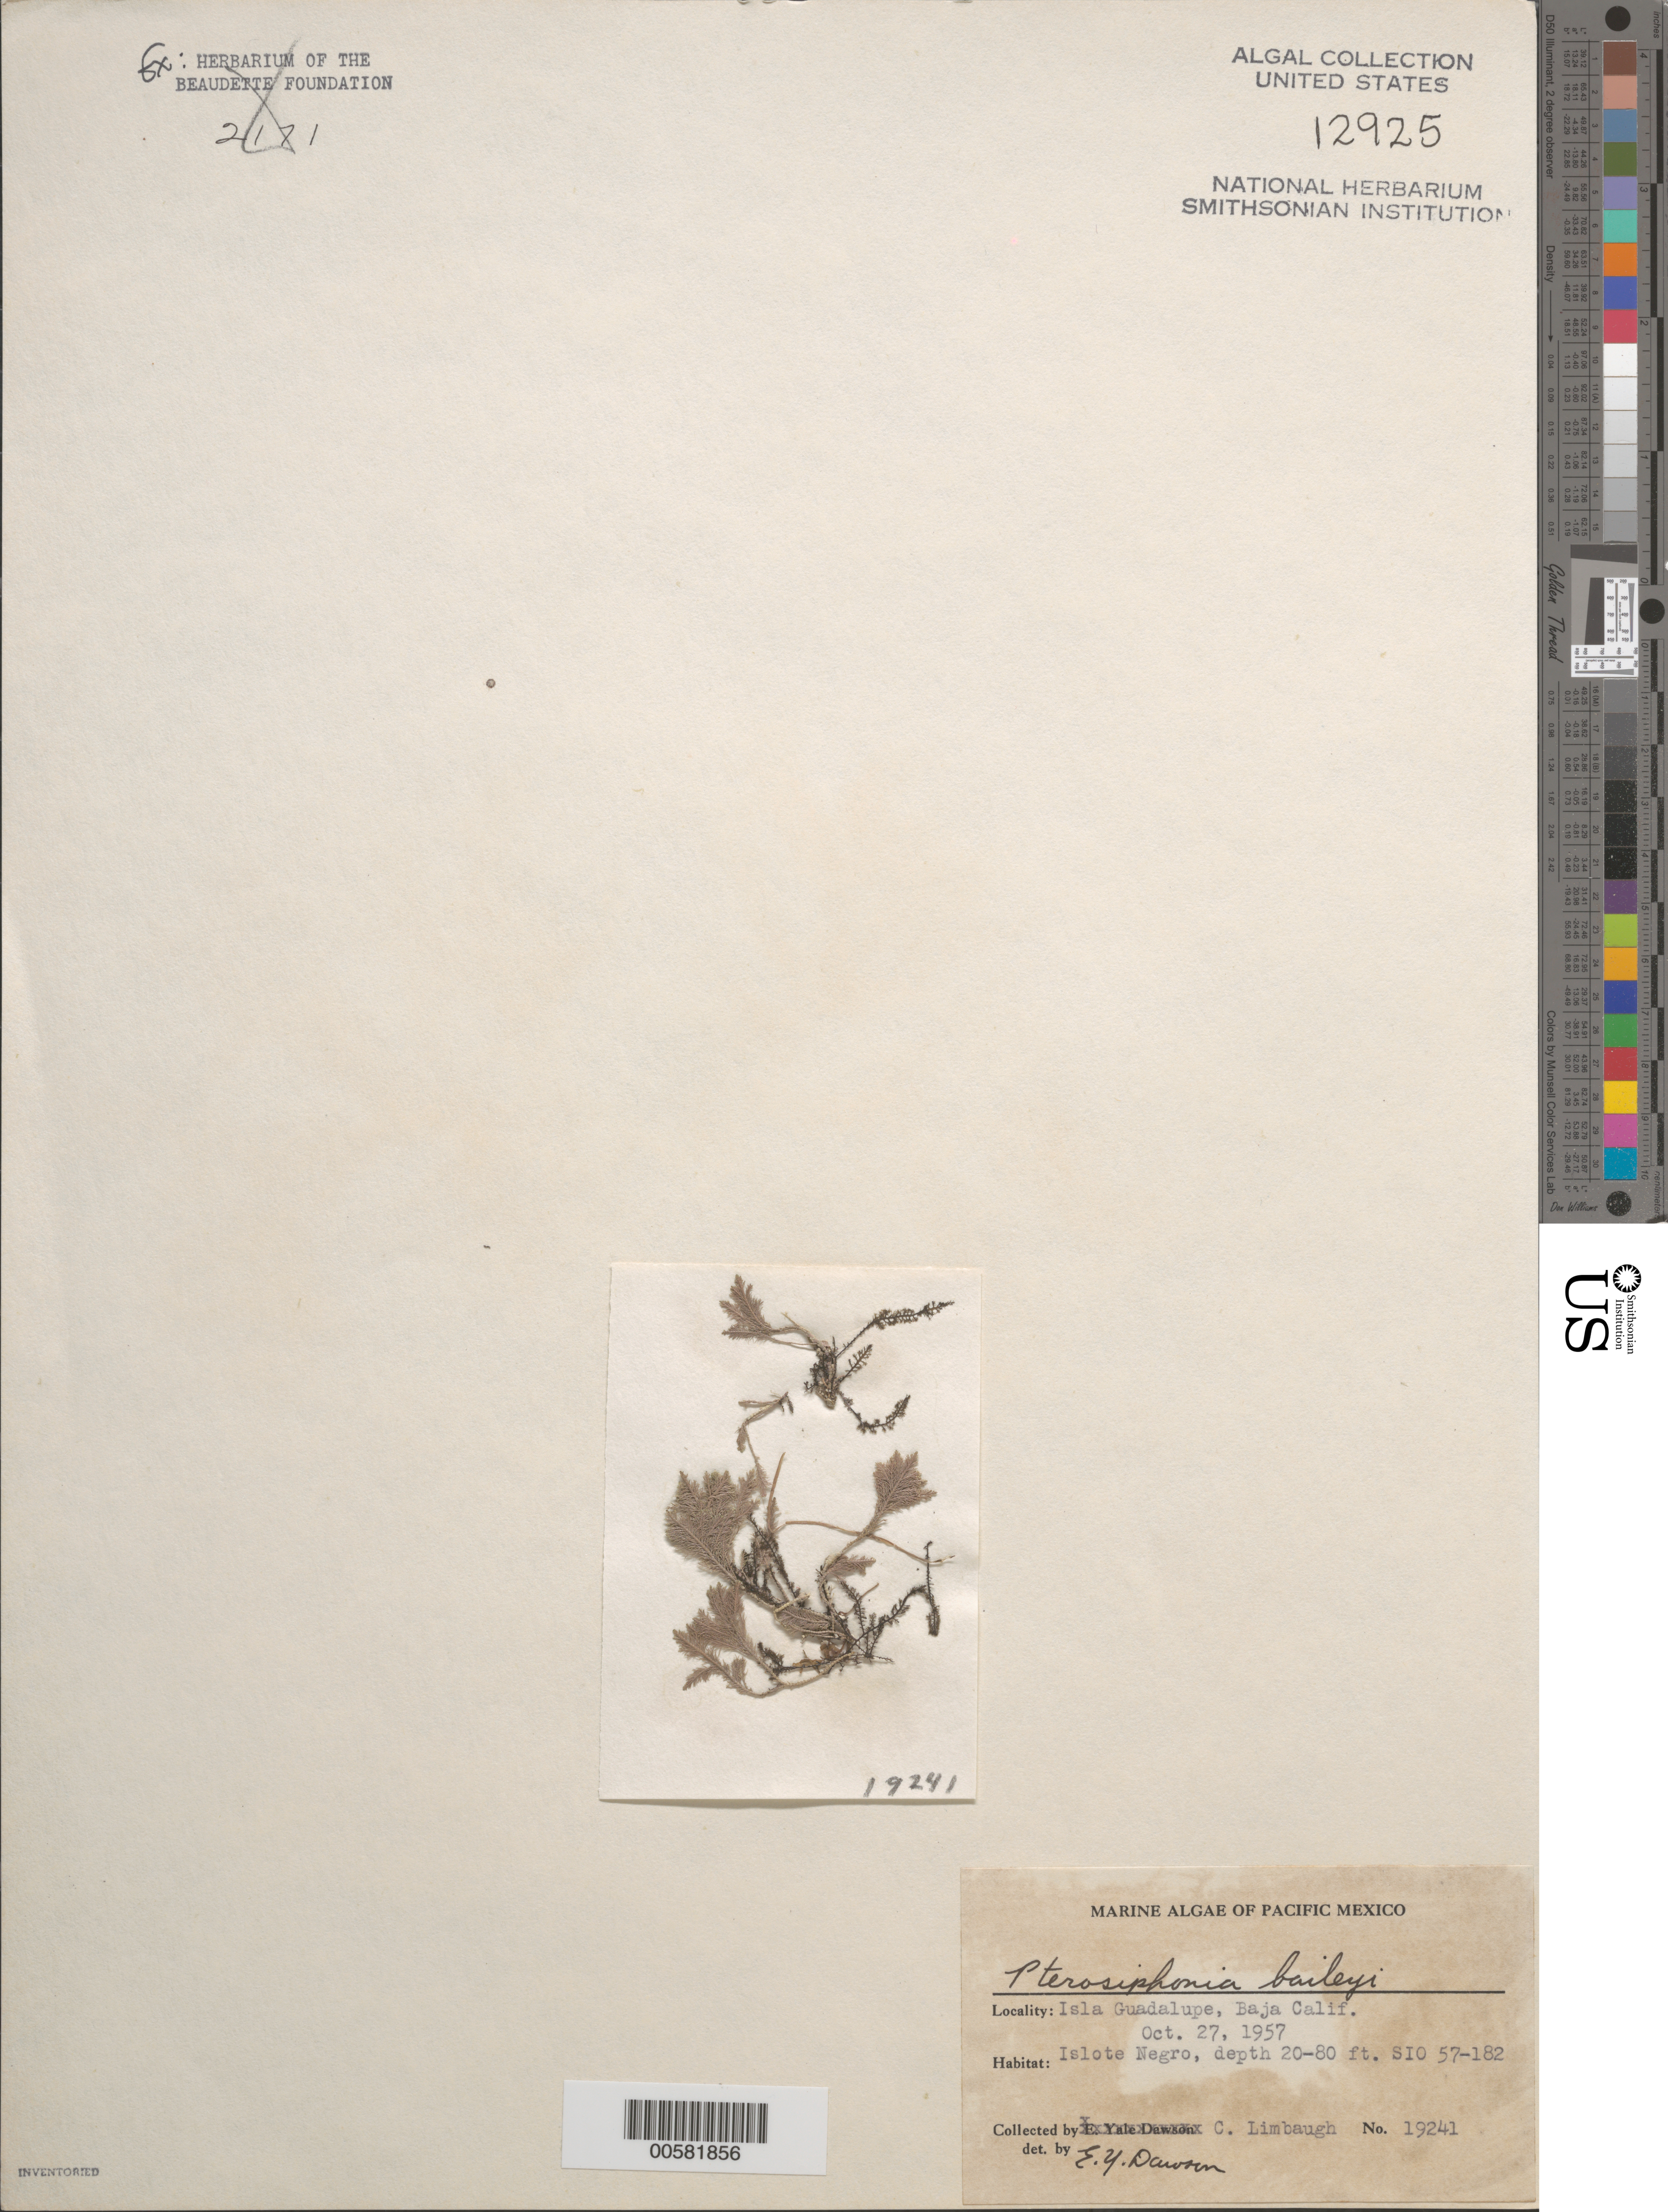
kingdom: Plantae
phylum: Rhodophyta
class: Florideophyceae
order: Ceramiales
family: Rhodomelaceae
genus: Symphyocladiella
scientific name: Symphyocladiella baileyi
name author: (Harvey) D.E.Bustamante et al.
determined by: Algae name updating Project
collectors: C. Limbaugh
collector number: EYD 19241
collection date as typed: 27 Oct 1957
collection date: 1957-10-27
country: Mexico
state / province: Baja California Norte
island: Islote Negro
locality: Off Isla Guadalupe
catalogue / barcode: US 12925